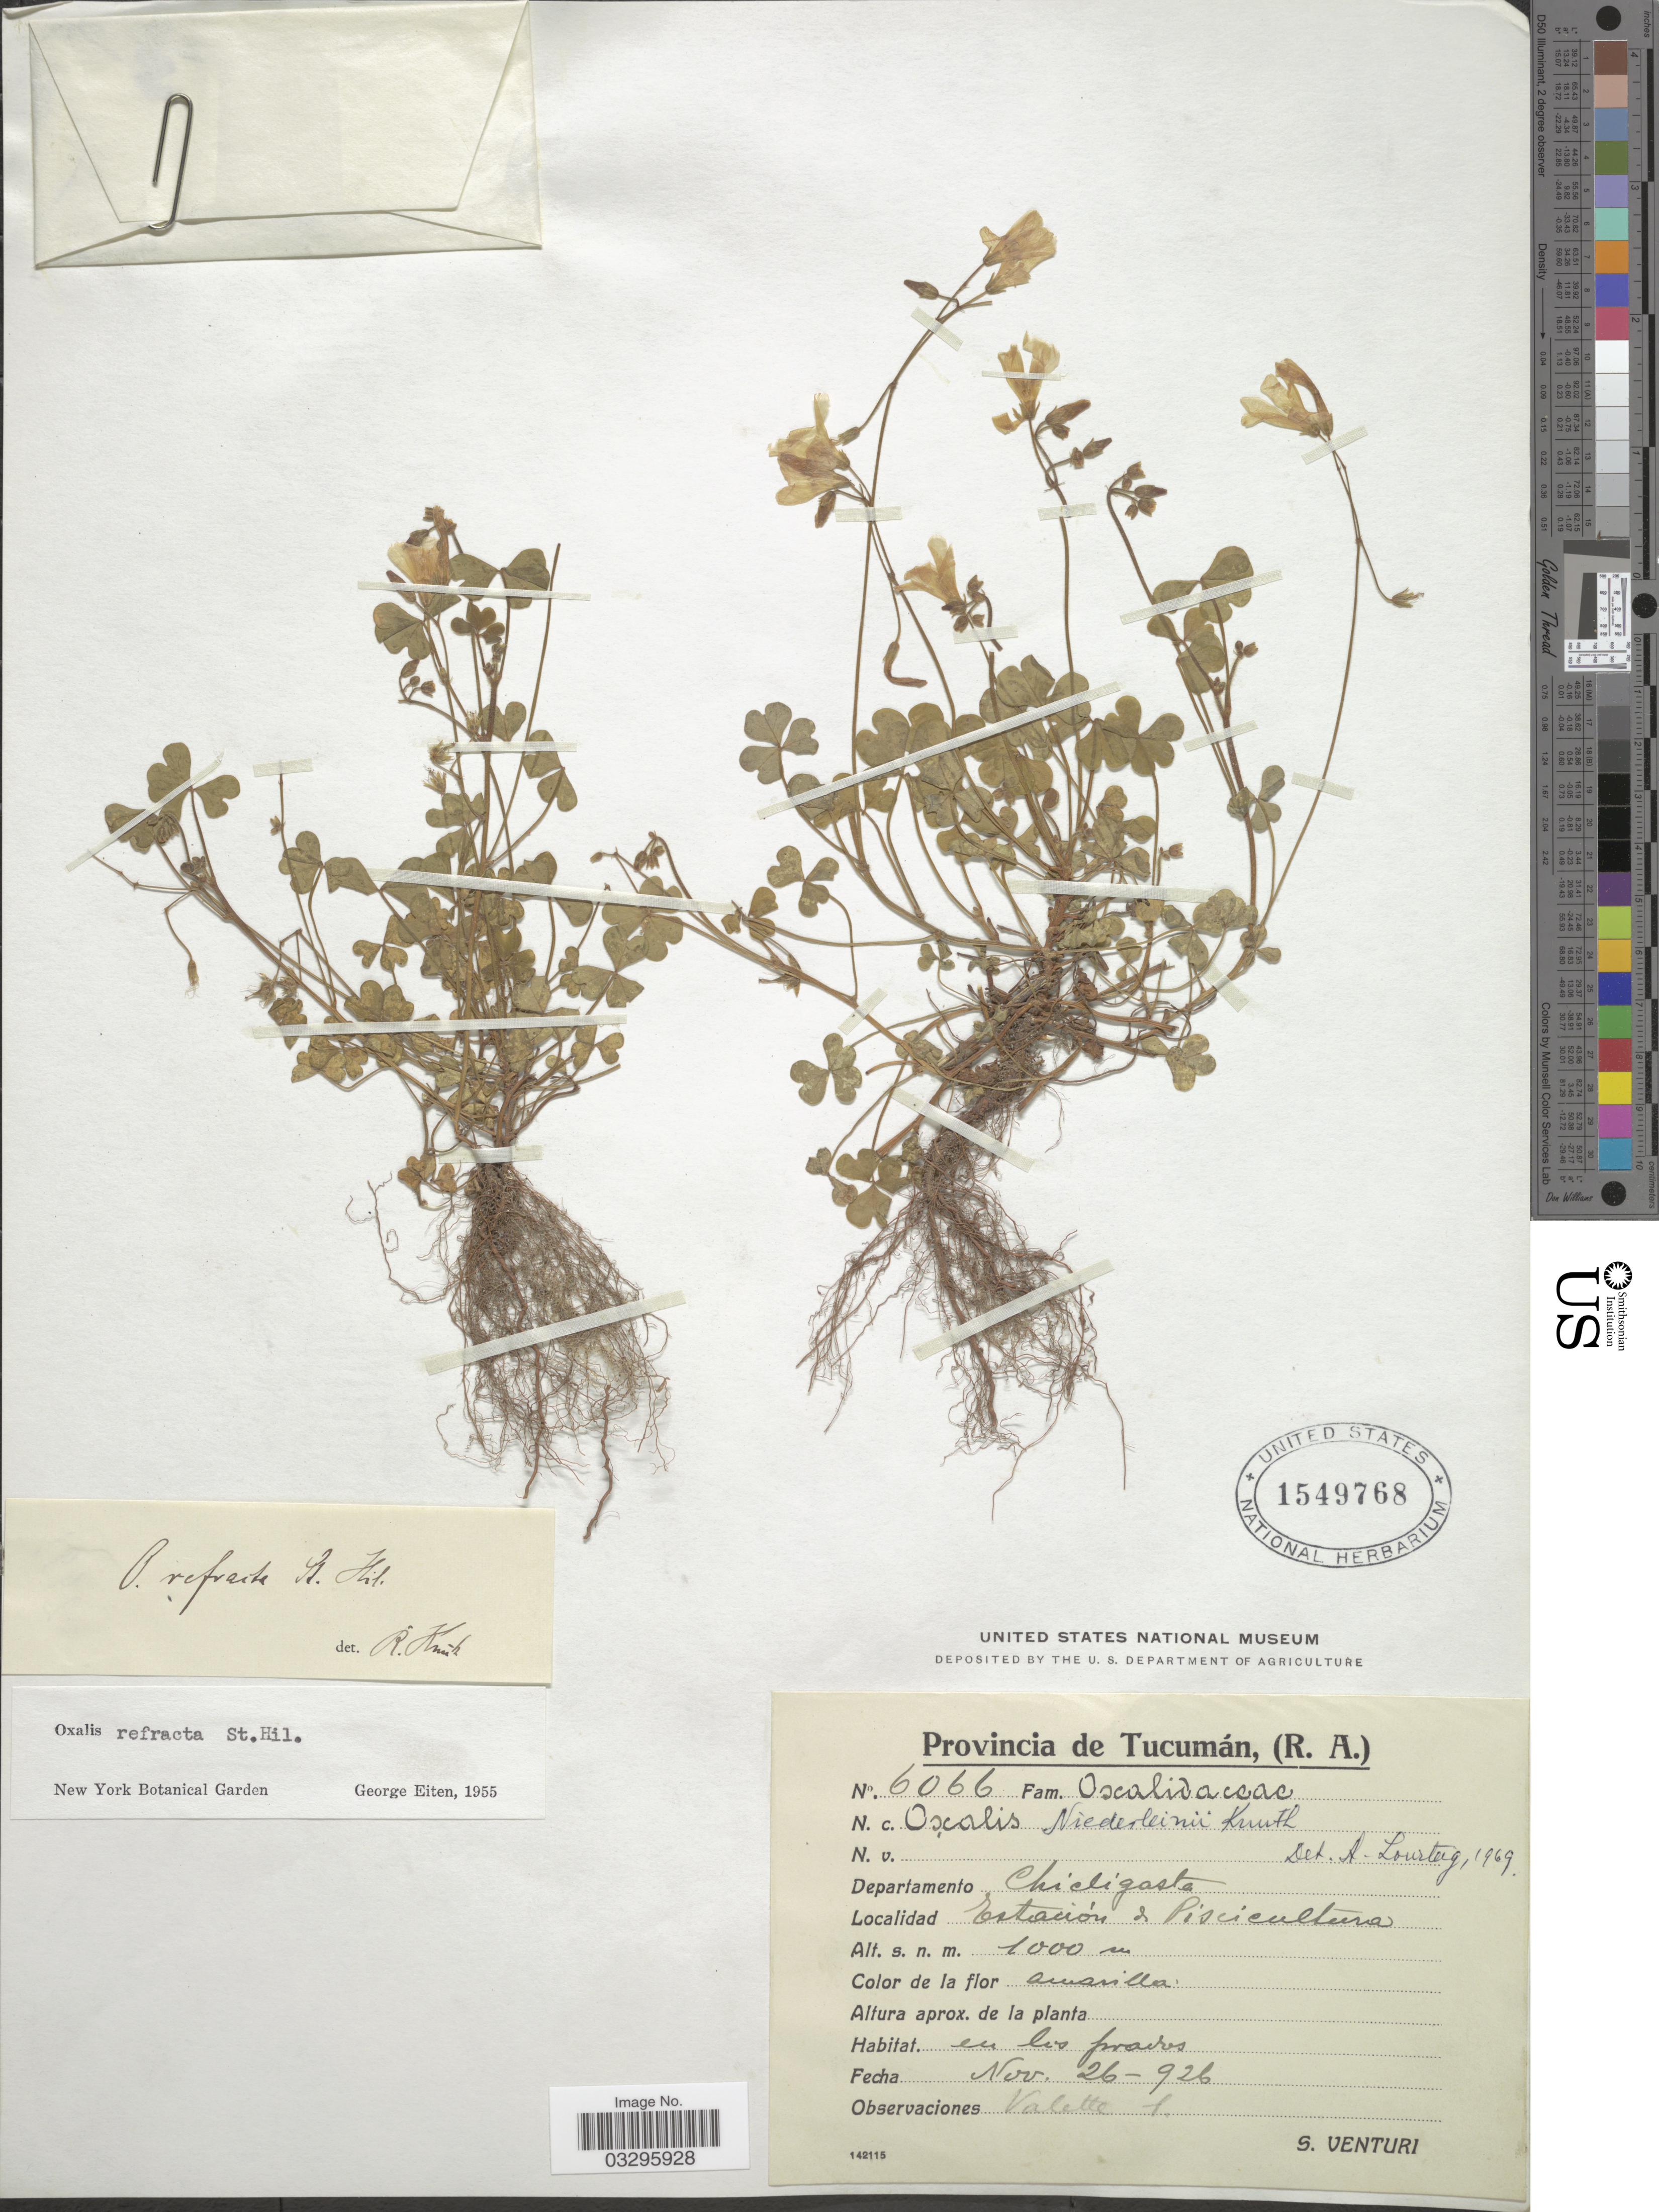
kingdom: Plantae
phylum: Tracheophyta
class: Magnoliopsida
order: Oxalidales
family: Oxalidaceae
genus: Oxalis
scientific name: Oxalis niederleinii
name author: R. Knuth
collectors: S. Venturi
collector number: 6066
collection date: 1926-11-26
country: Argentina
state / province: Tucuman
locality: Departamento Chicligasta. Estación de Piscicultura.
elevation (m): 1000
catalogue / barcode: US 1549768